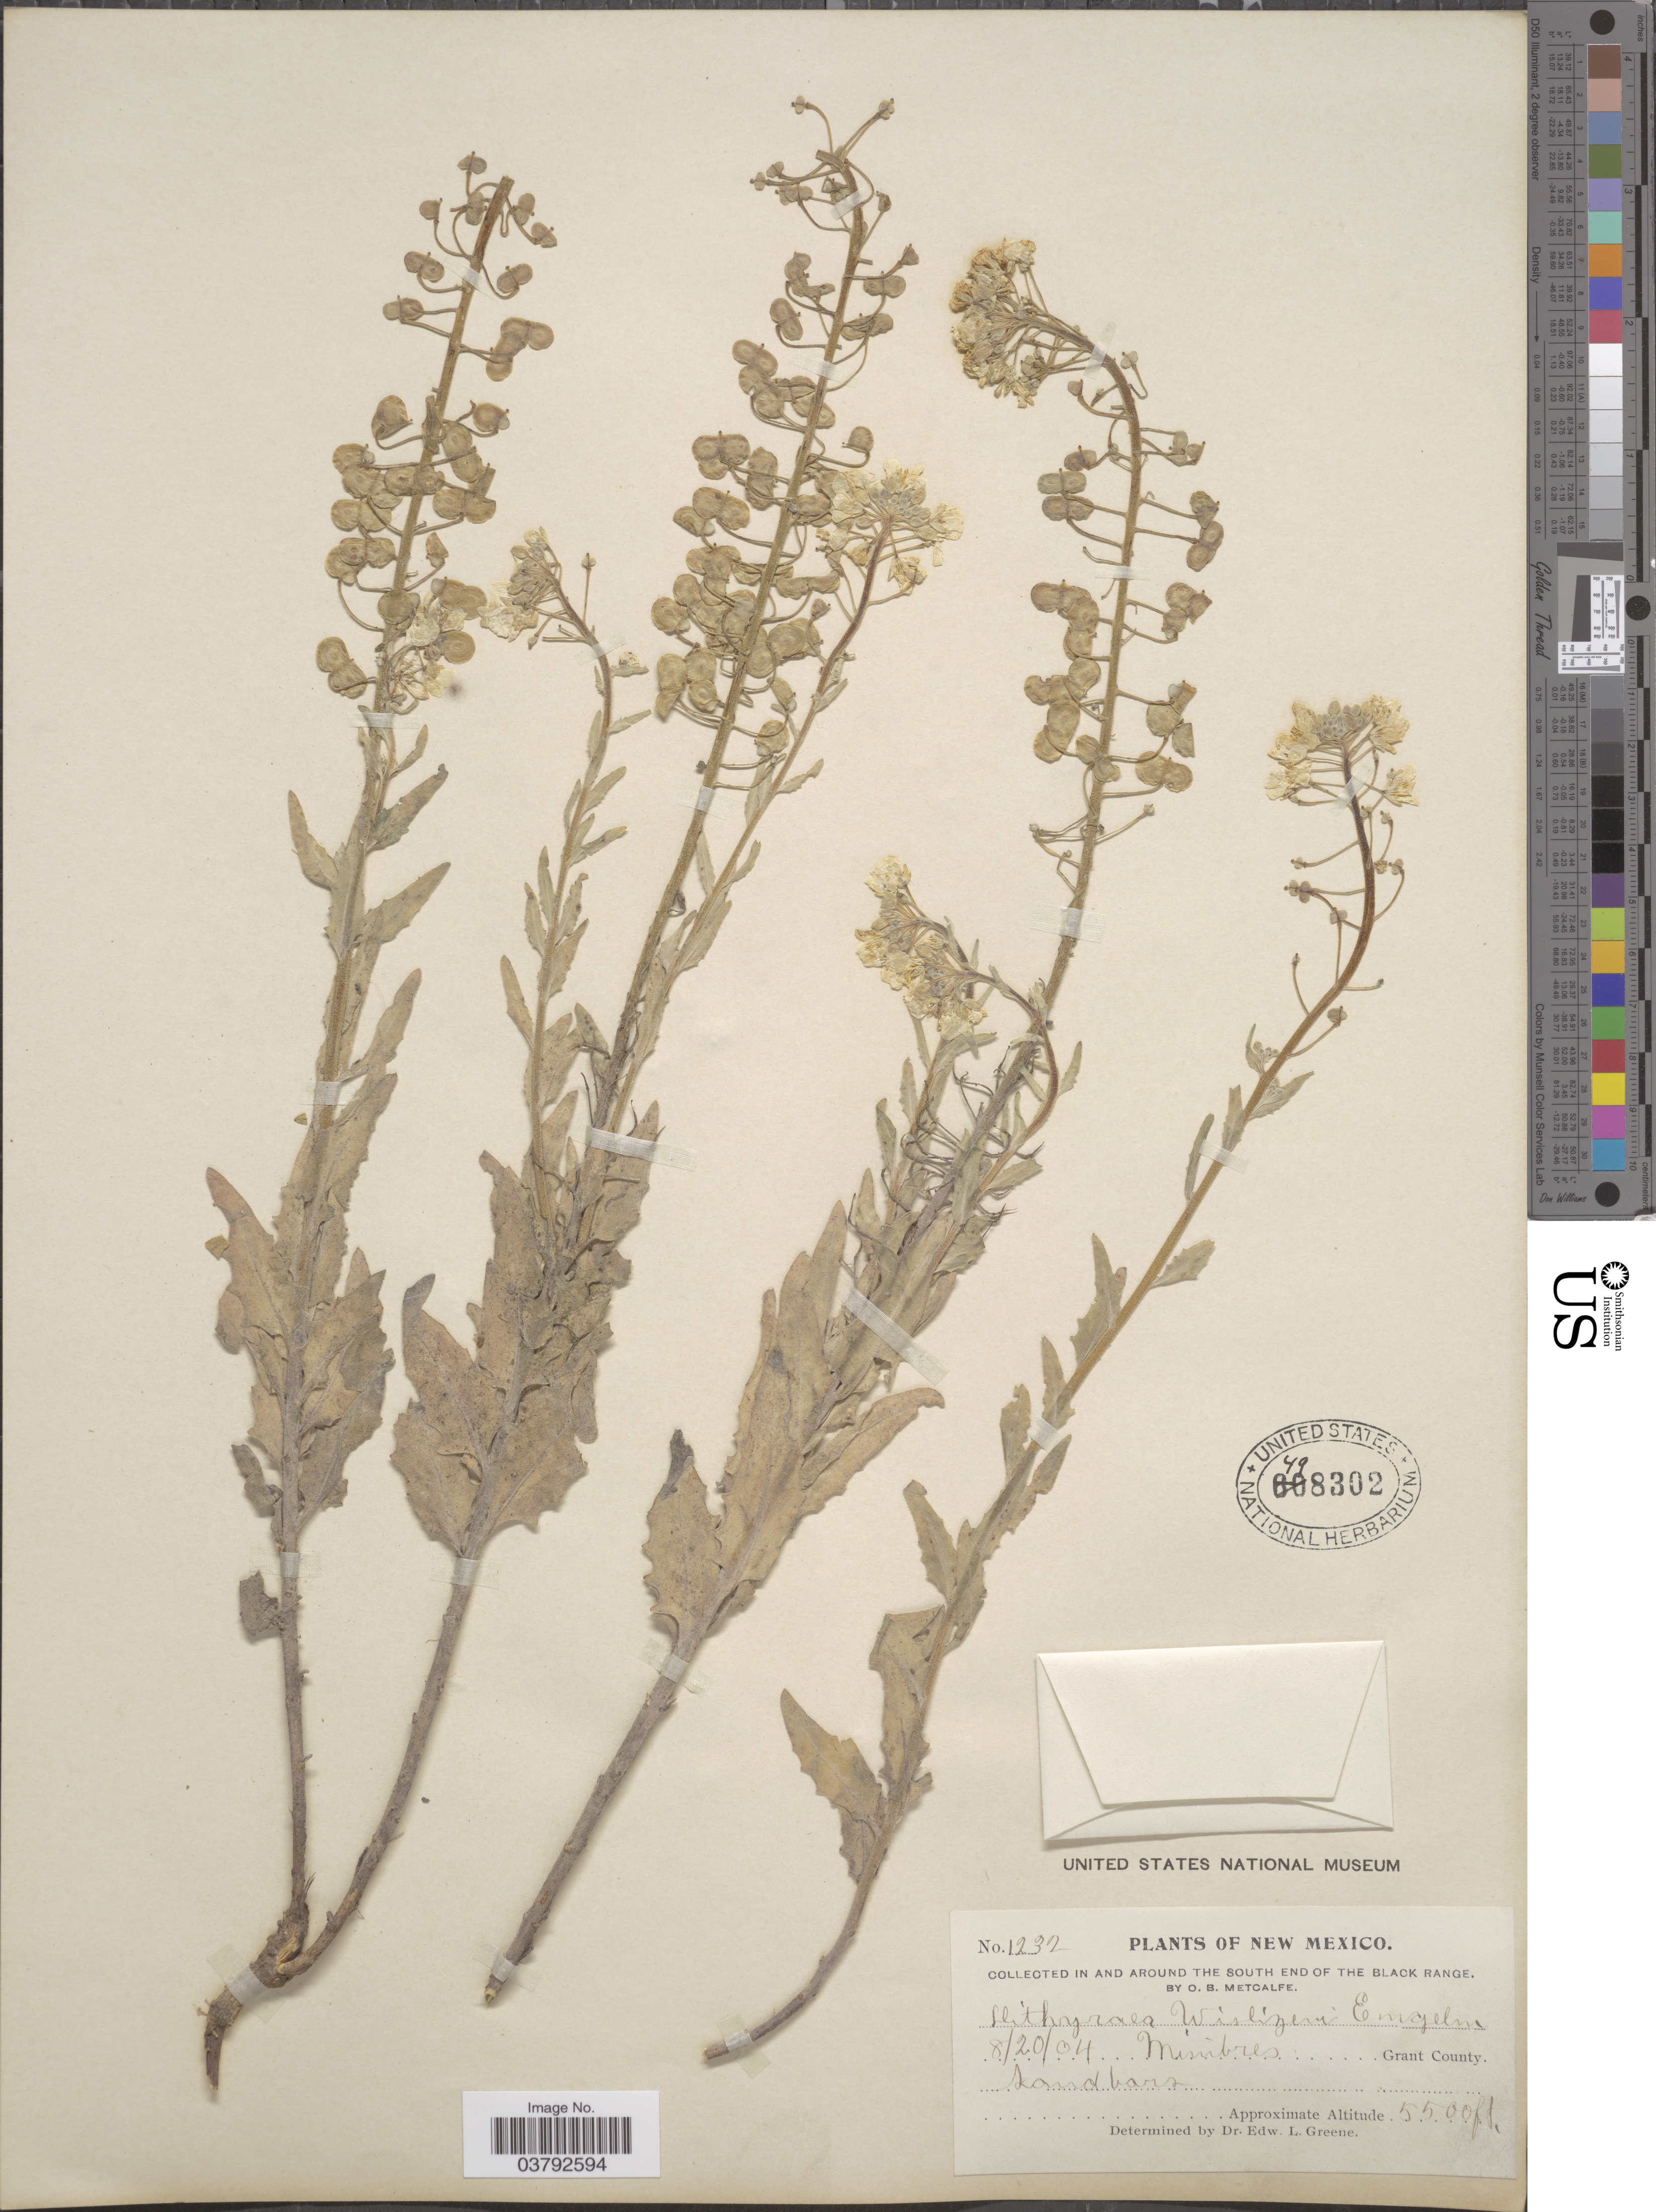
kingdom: Plantae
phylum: Tracheophyta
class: Magnoliopsida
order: Brassicales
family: Brassicaceae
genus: Dithyrea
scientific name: Dithyrea wislizeni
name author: Engelm.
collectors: O. B. Metcalfe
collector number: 1232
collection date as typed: Transcribed d/m/y: 20/8/4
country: United States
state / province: New Mexico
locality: In and around the south end of The Black Range. Mimbres. Grant County.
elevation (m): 1676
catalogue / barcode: US 498302